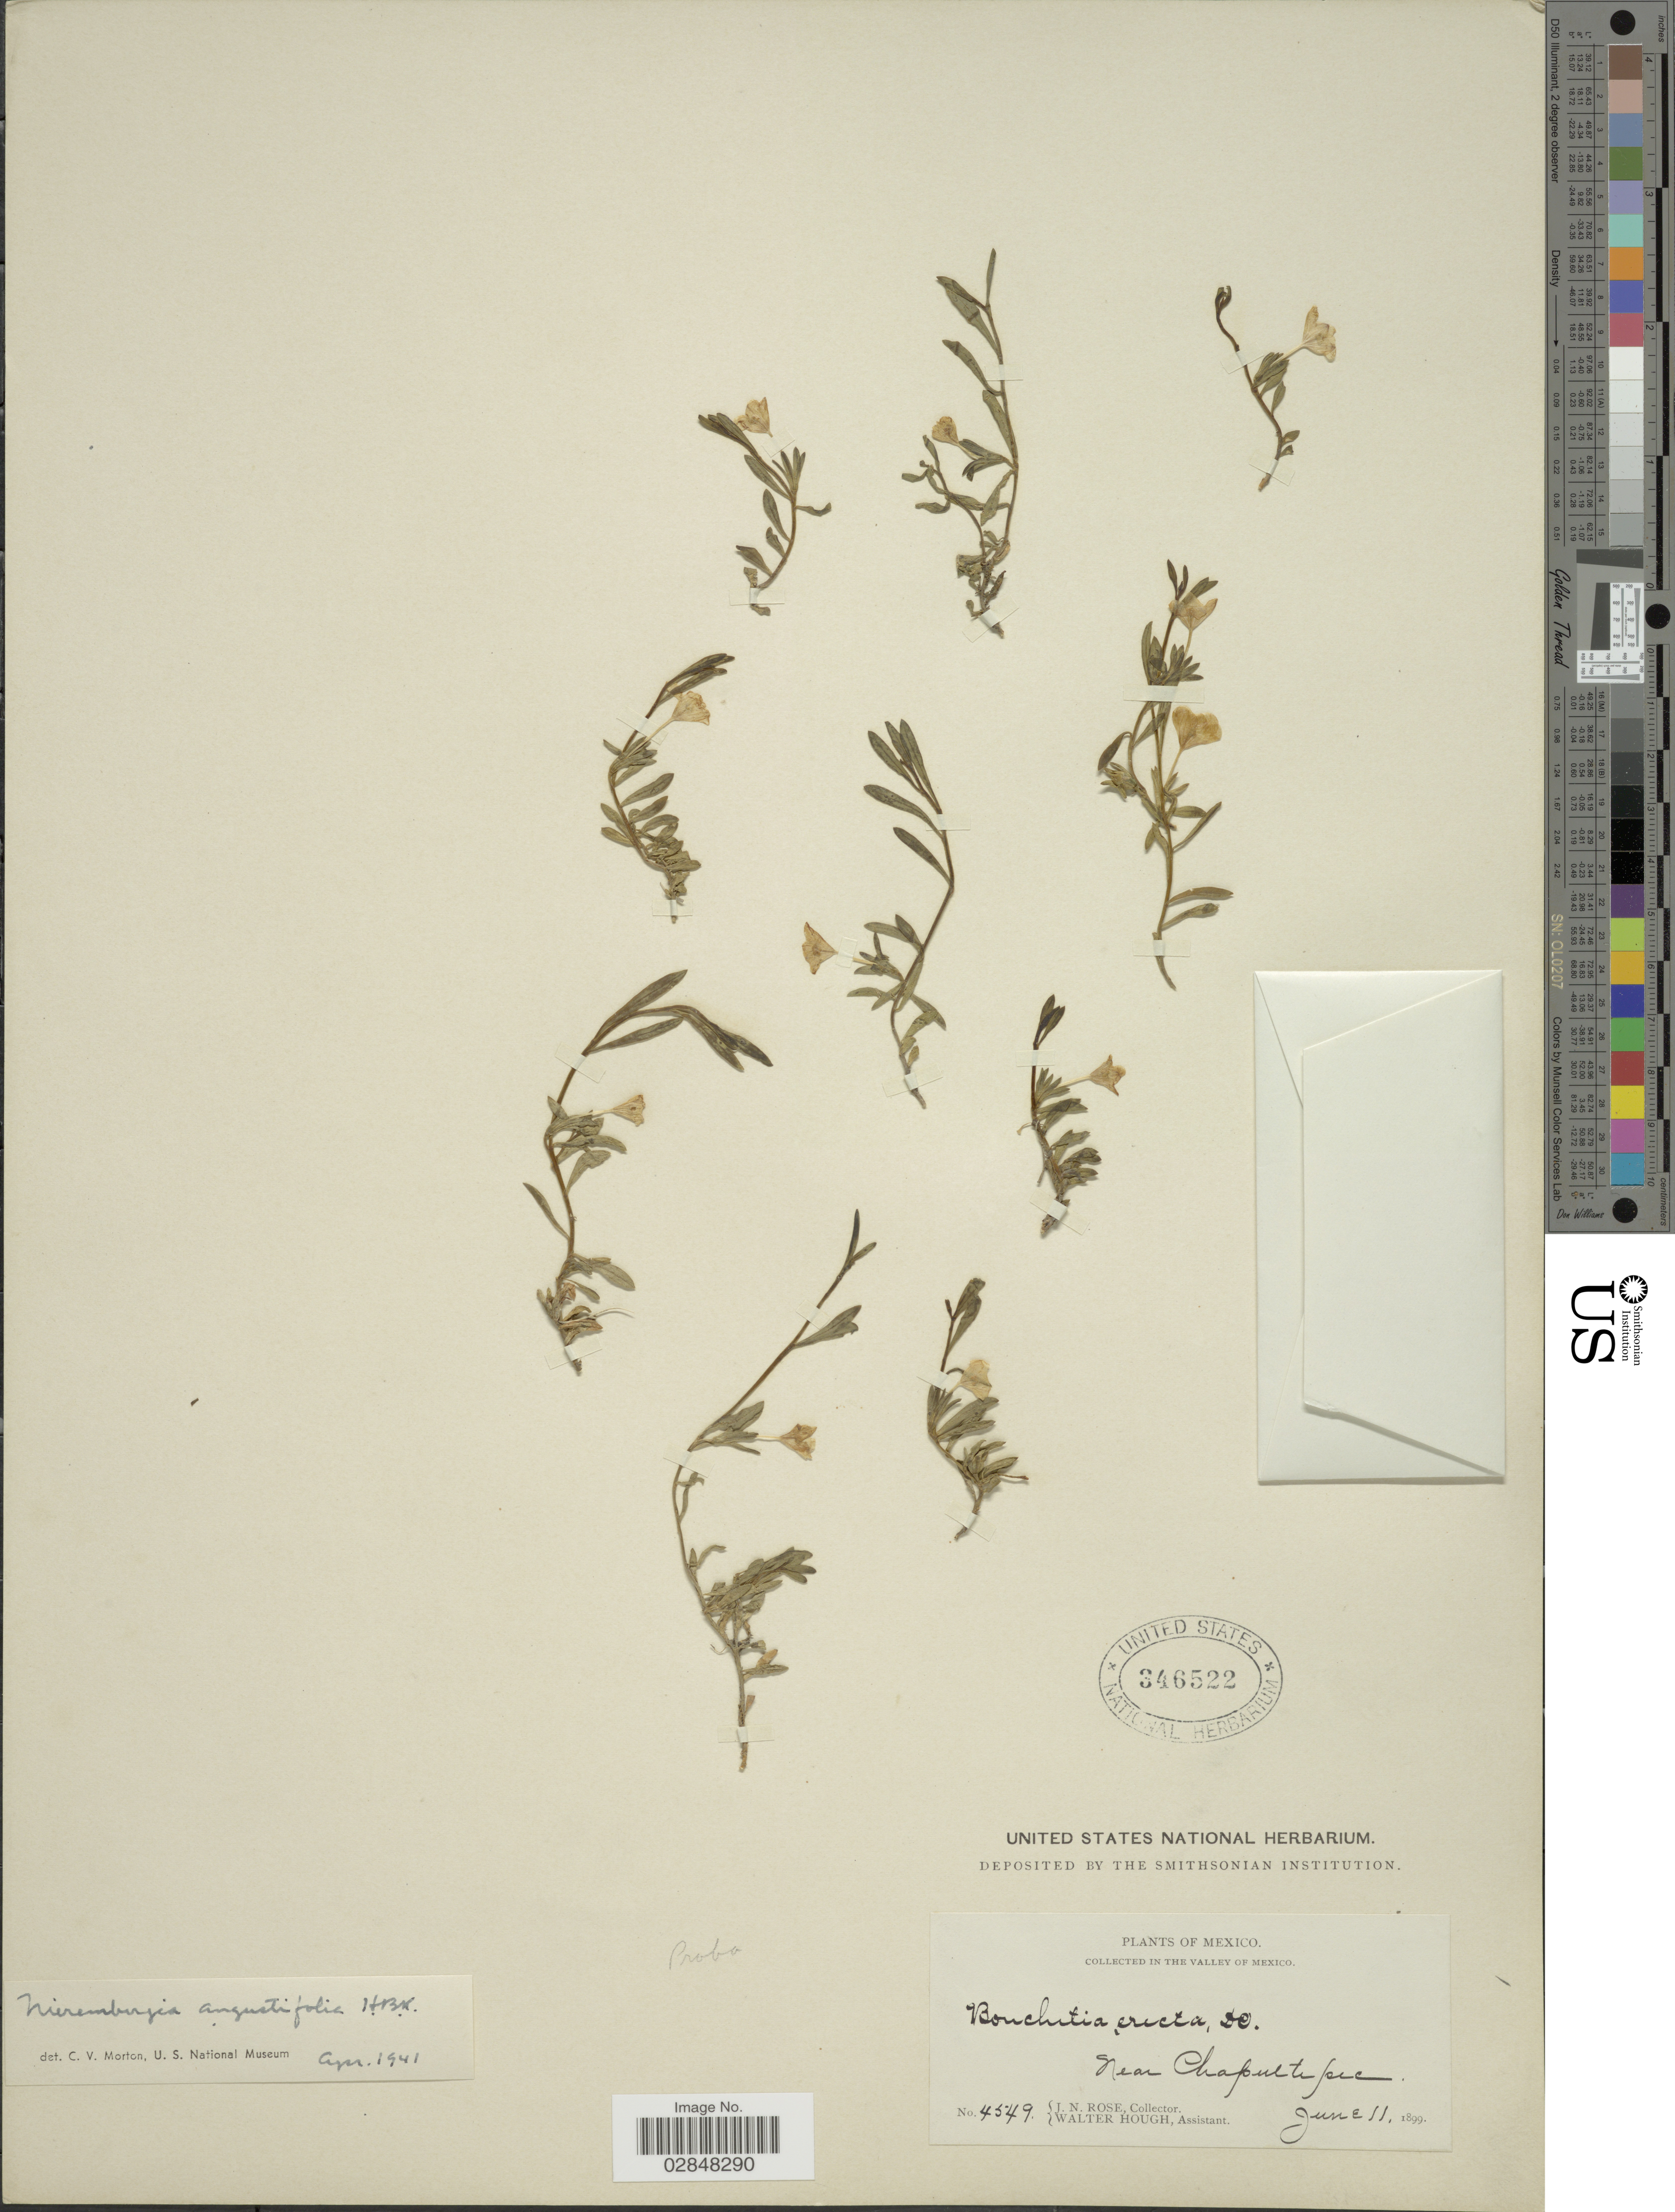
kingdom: Plantae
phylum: Tracheophyta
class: Magnoliopsida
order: Solanales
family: Solanaceae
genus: Nierembergia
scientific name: Nierembergia angustifolia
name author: Kunth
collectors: J. N. Rose & W. Hough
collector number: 4549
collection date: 1899-06-11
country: Mexico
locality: In the valley of Mexico. Near Chapultepec.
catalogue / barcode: US 346522